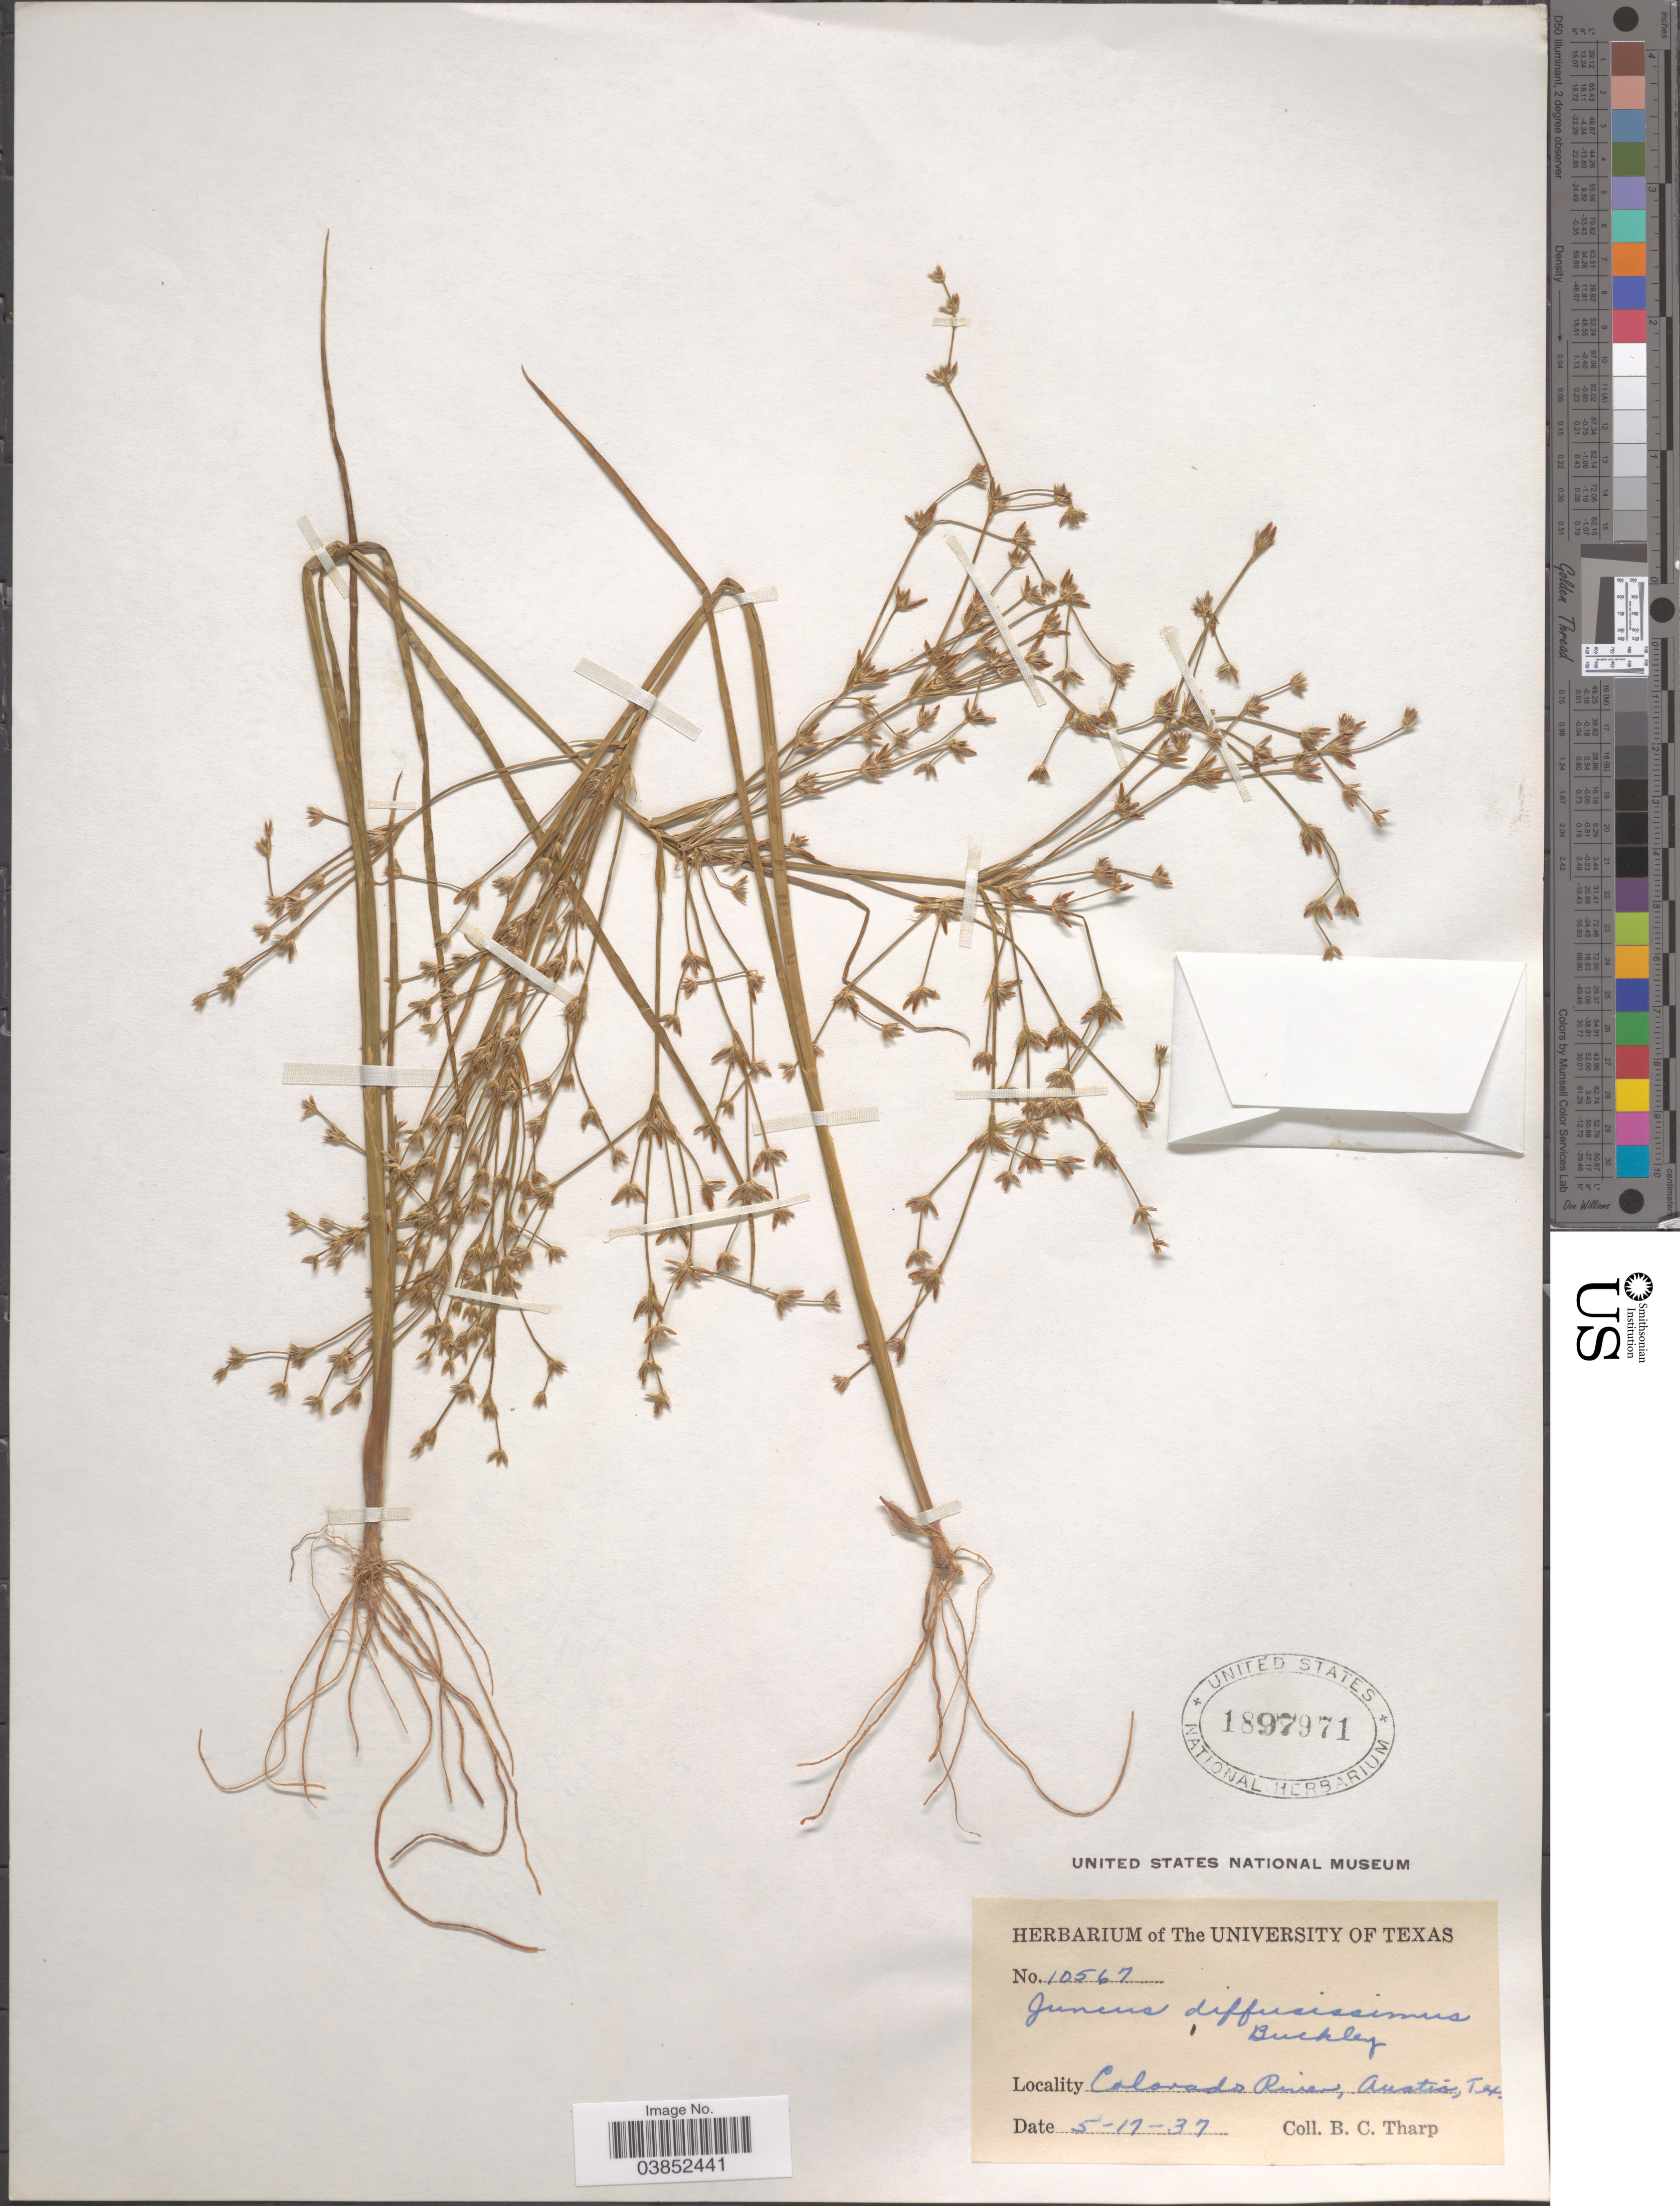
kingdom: Plantae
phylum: Tracheophyta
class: Liliopsida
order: Poales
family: Juncaceae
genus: Juncus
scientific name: Juncus diffusissimus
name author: Buckley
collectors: B. C. Tharp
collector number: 10567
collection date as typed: Transcribed d/m/y: 17/5/37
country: United States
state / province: Texas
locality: Colorado River, Austin.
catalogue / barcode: US 1897971